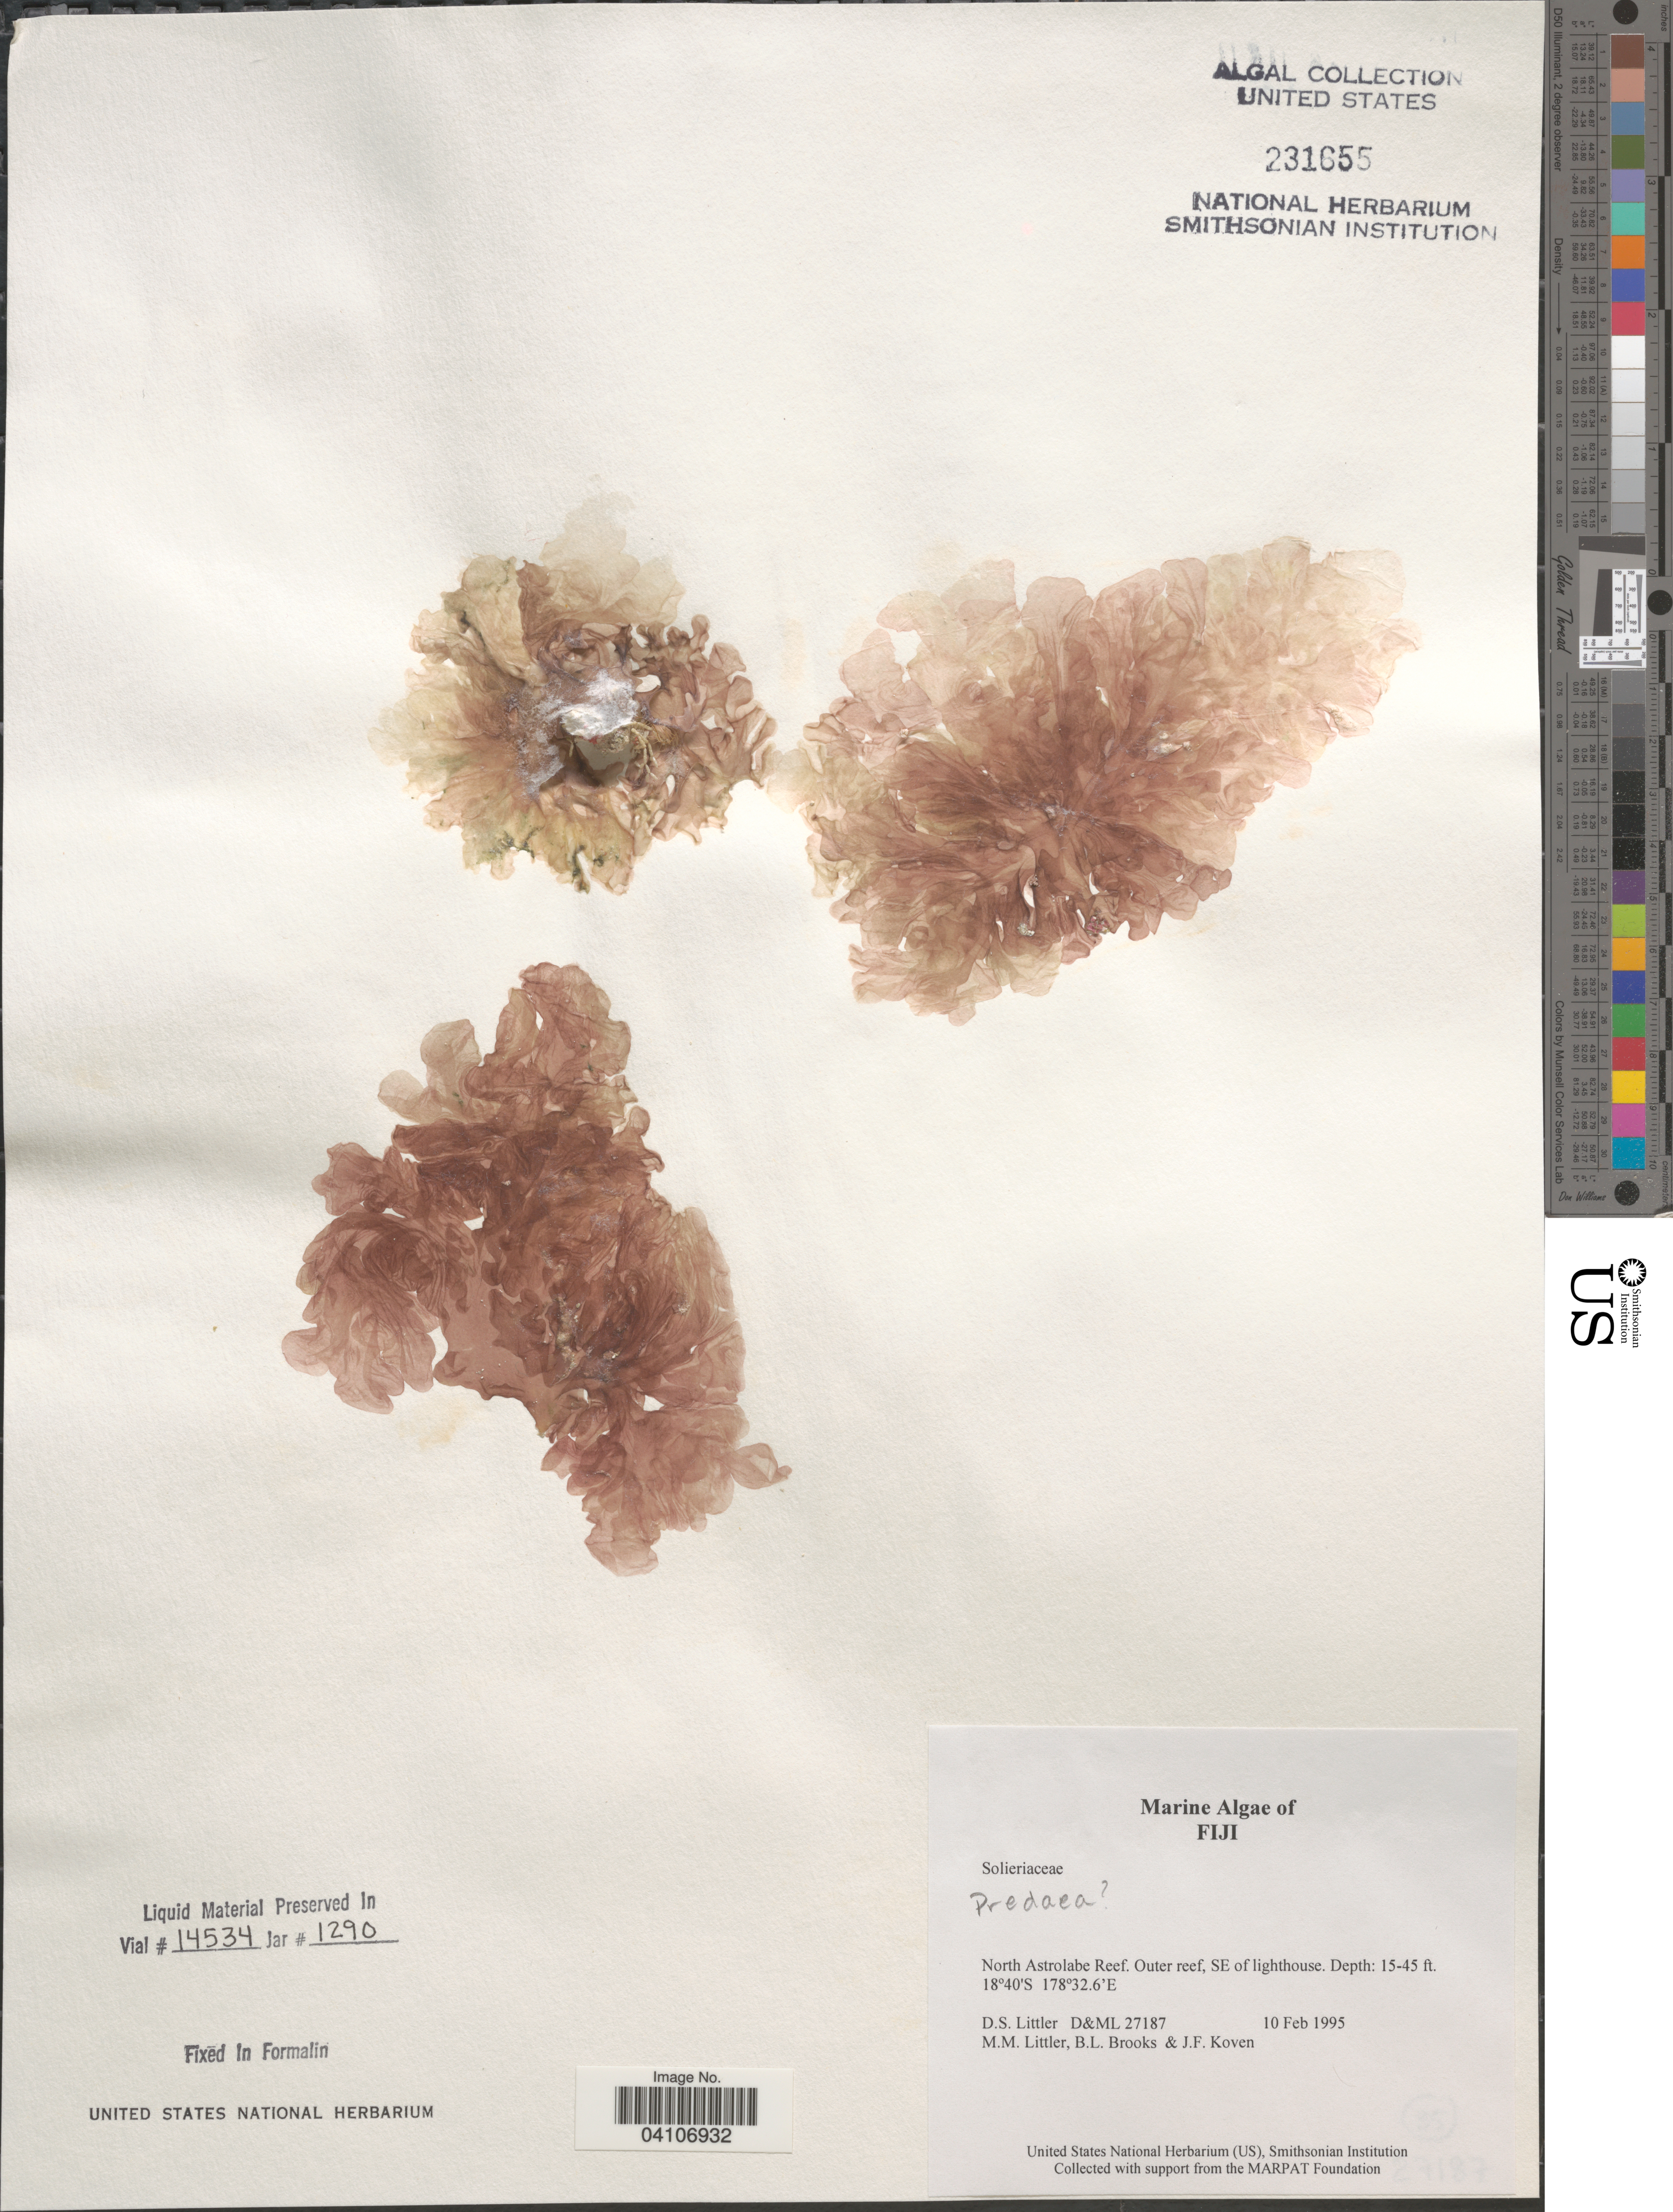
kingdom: Plantae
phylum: Rhodophyta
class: Florideophyceae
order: Nemastomatales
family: Nemastomataceae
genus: Predaea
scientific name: Predaea sp.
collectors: D. S. Littler, B. Brooks & J. Koven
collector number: D&ML27187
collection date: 1995-02-10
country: Fiji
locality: North Astrolabe Reef. Outer reef, SE of lighthouse.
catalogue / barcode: US 231655